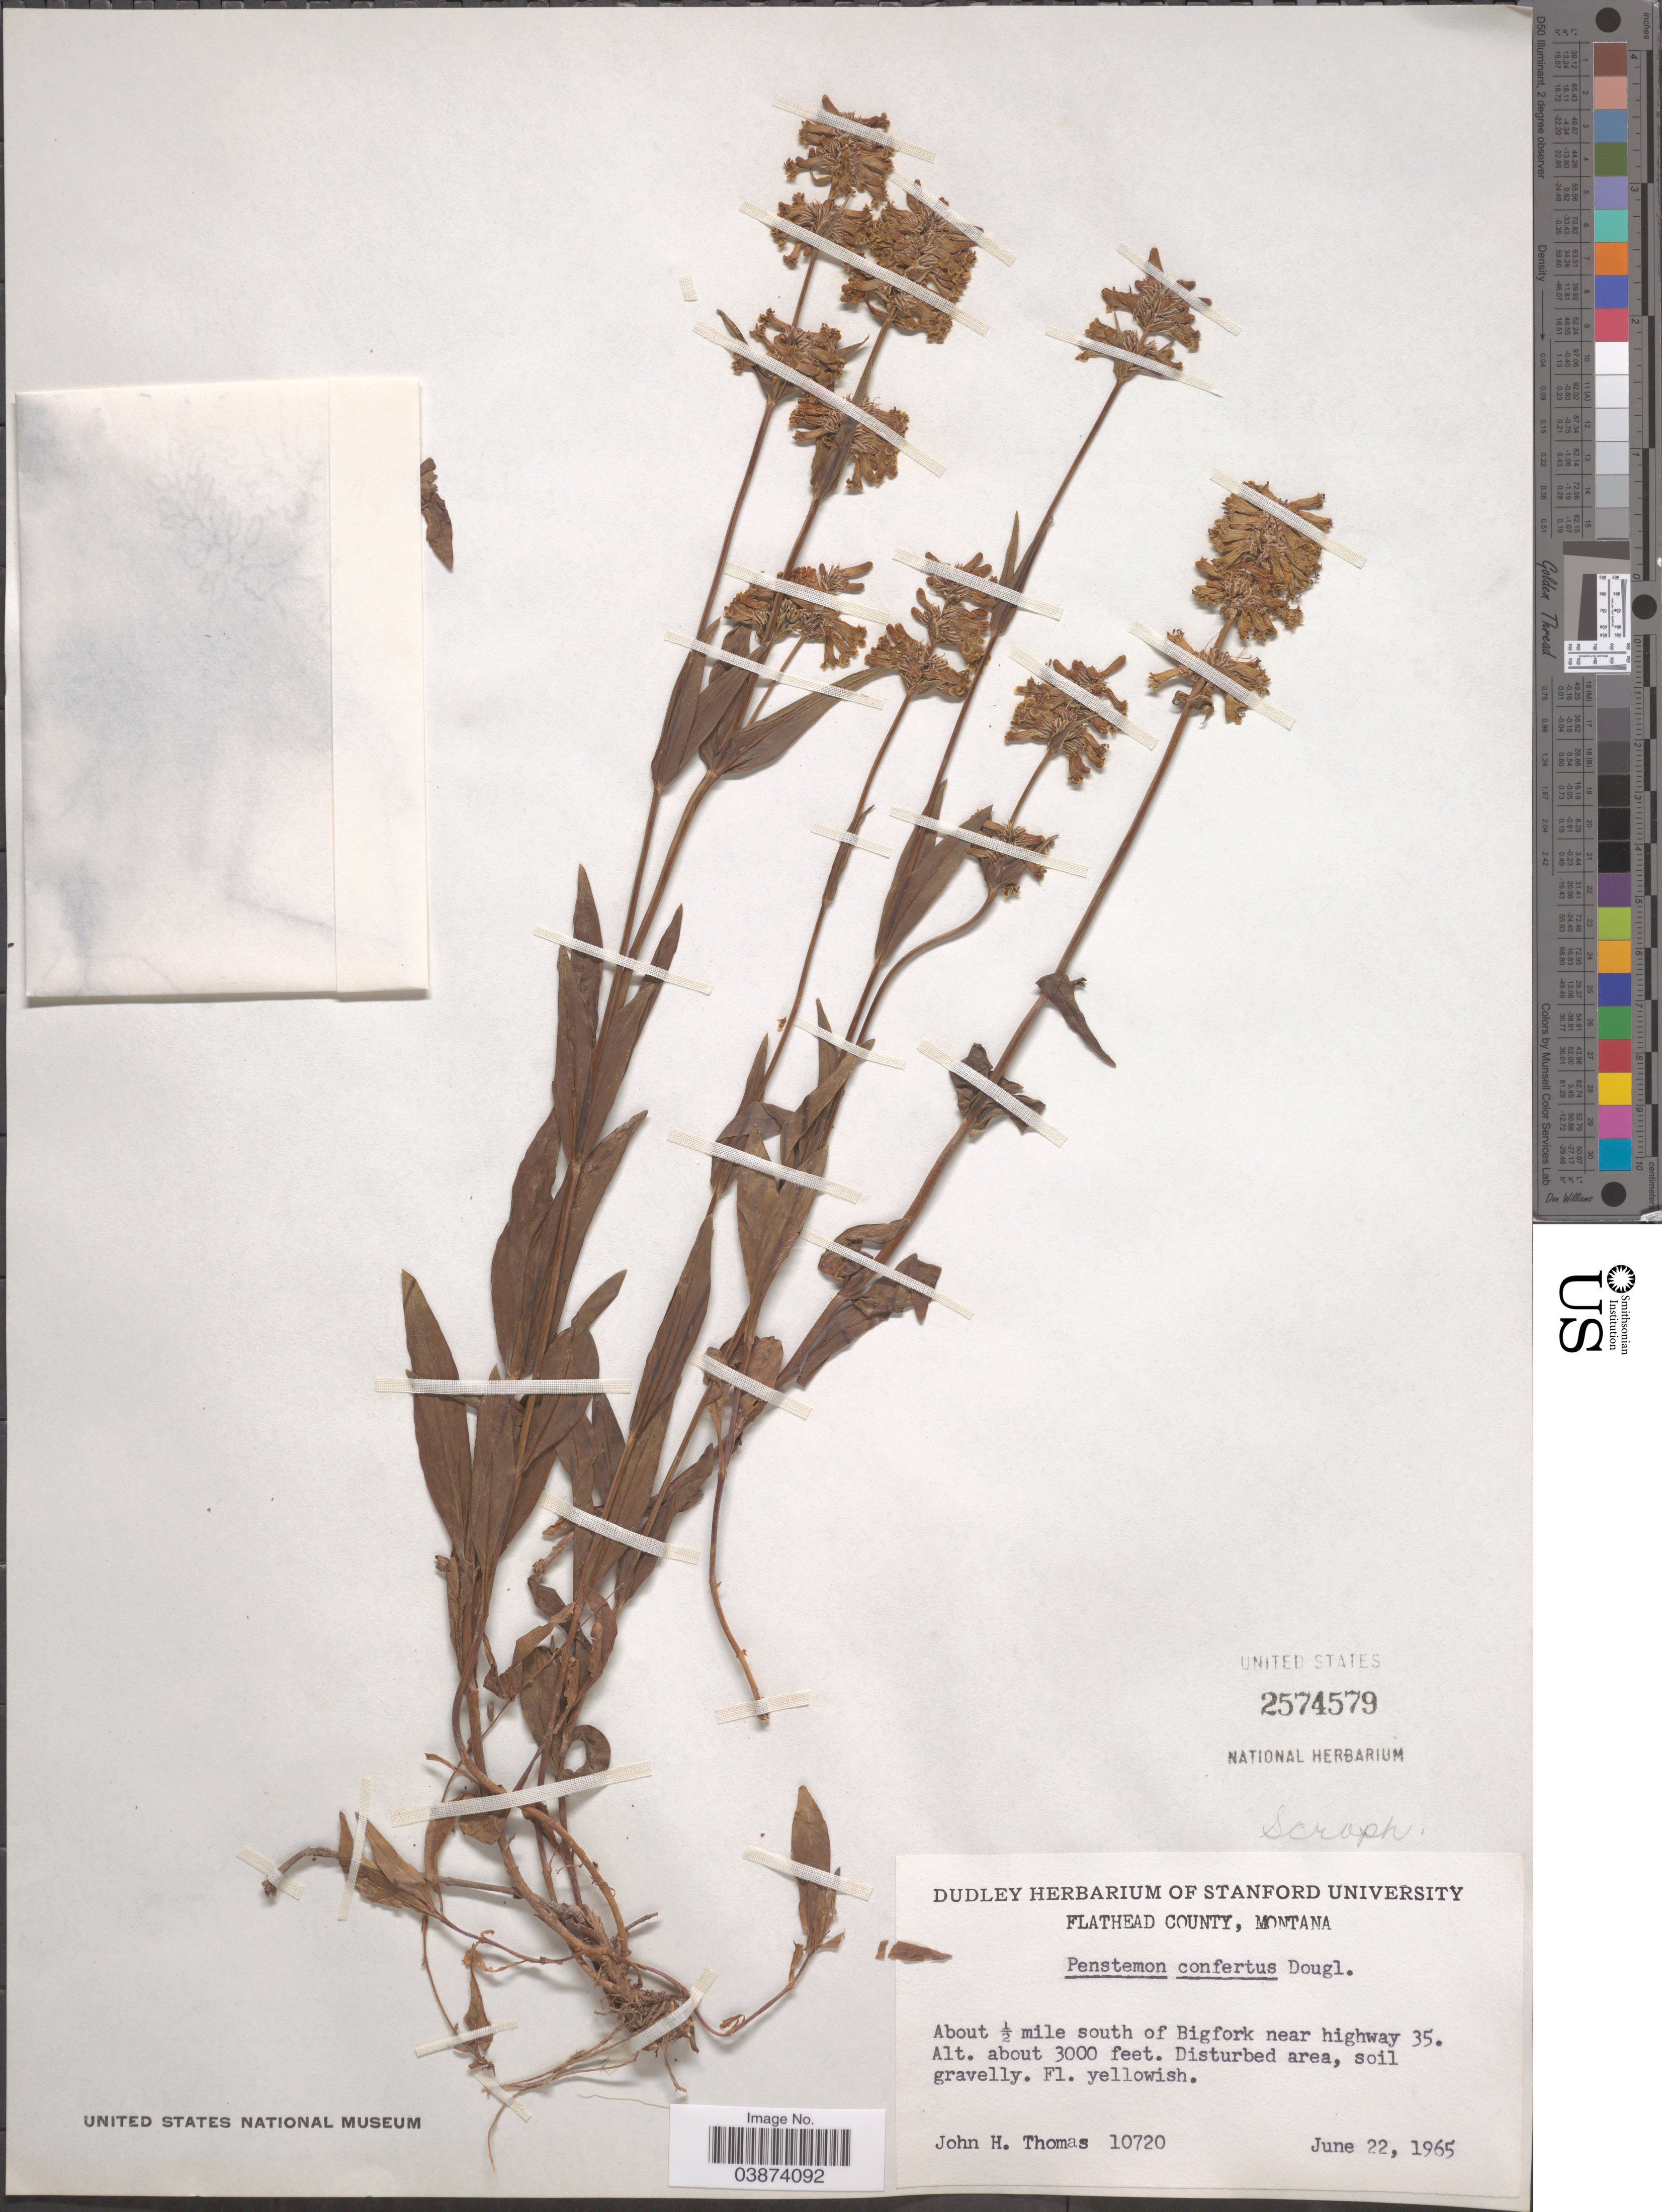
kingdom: Plantae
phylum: Tracheophyta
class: Magnoliopsida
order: Lamiales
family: Plantaginaceae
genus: Penstemon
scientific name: Penstemon confertus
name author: Douglas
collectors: J. H. Thomas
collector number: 10720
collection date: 1965-06-22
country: United States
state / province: Montana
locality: Flathead County. About ½ miles south of Bigfork near highway 35.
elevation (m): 914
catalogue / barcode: US 2574579